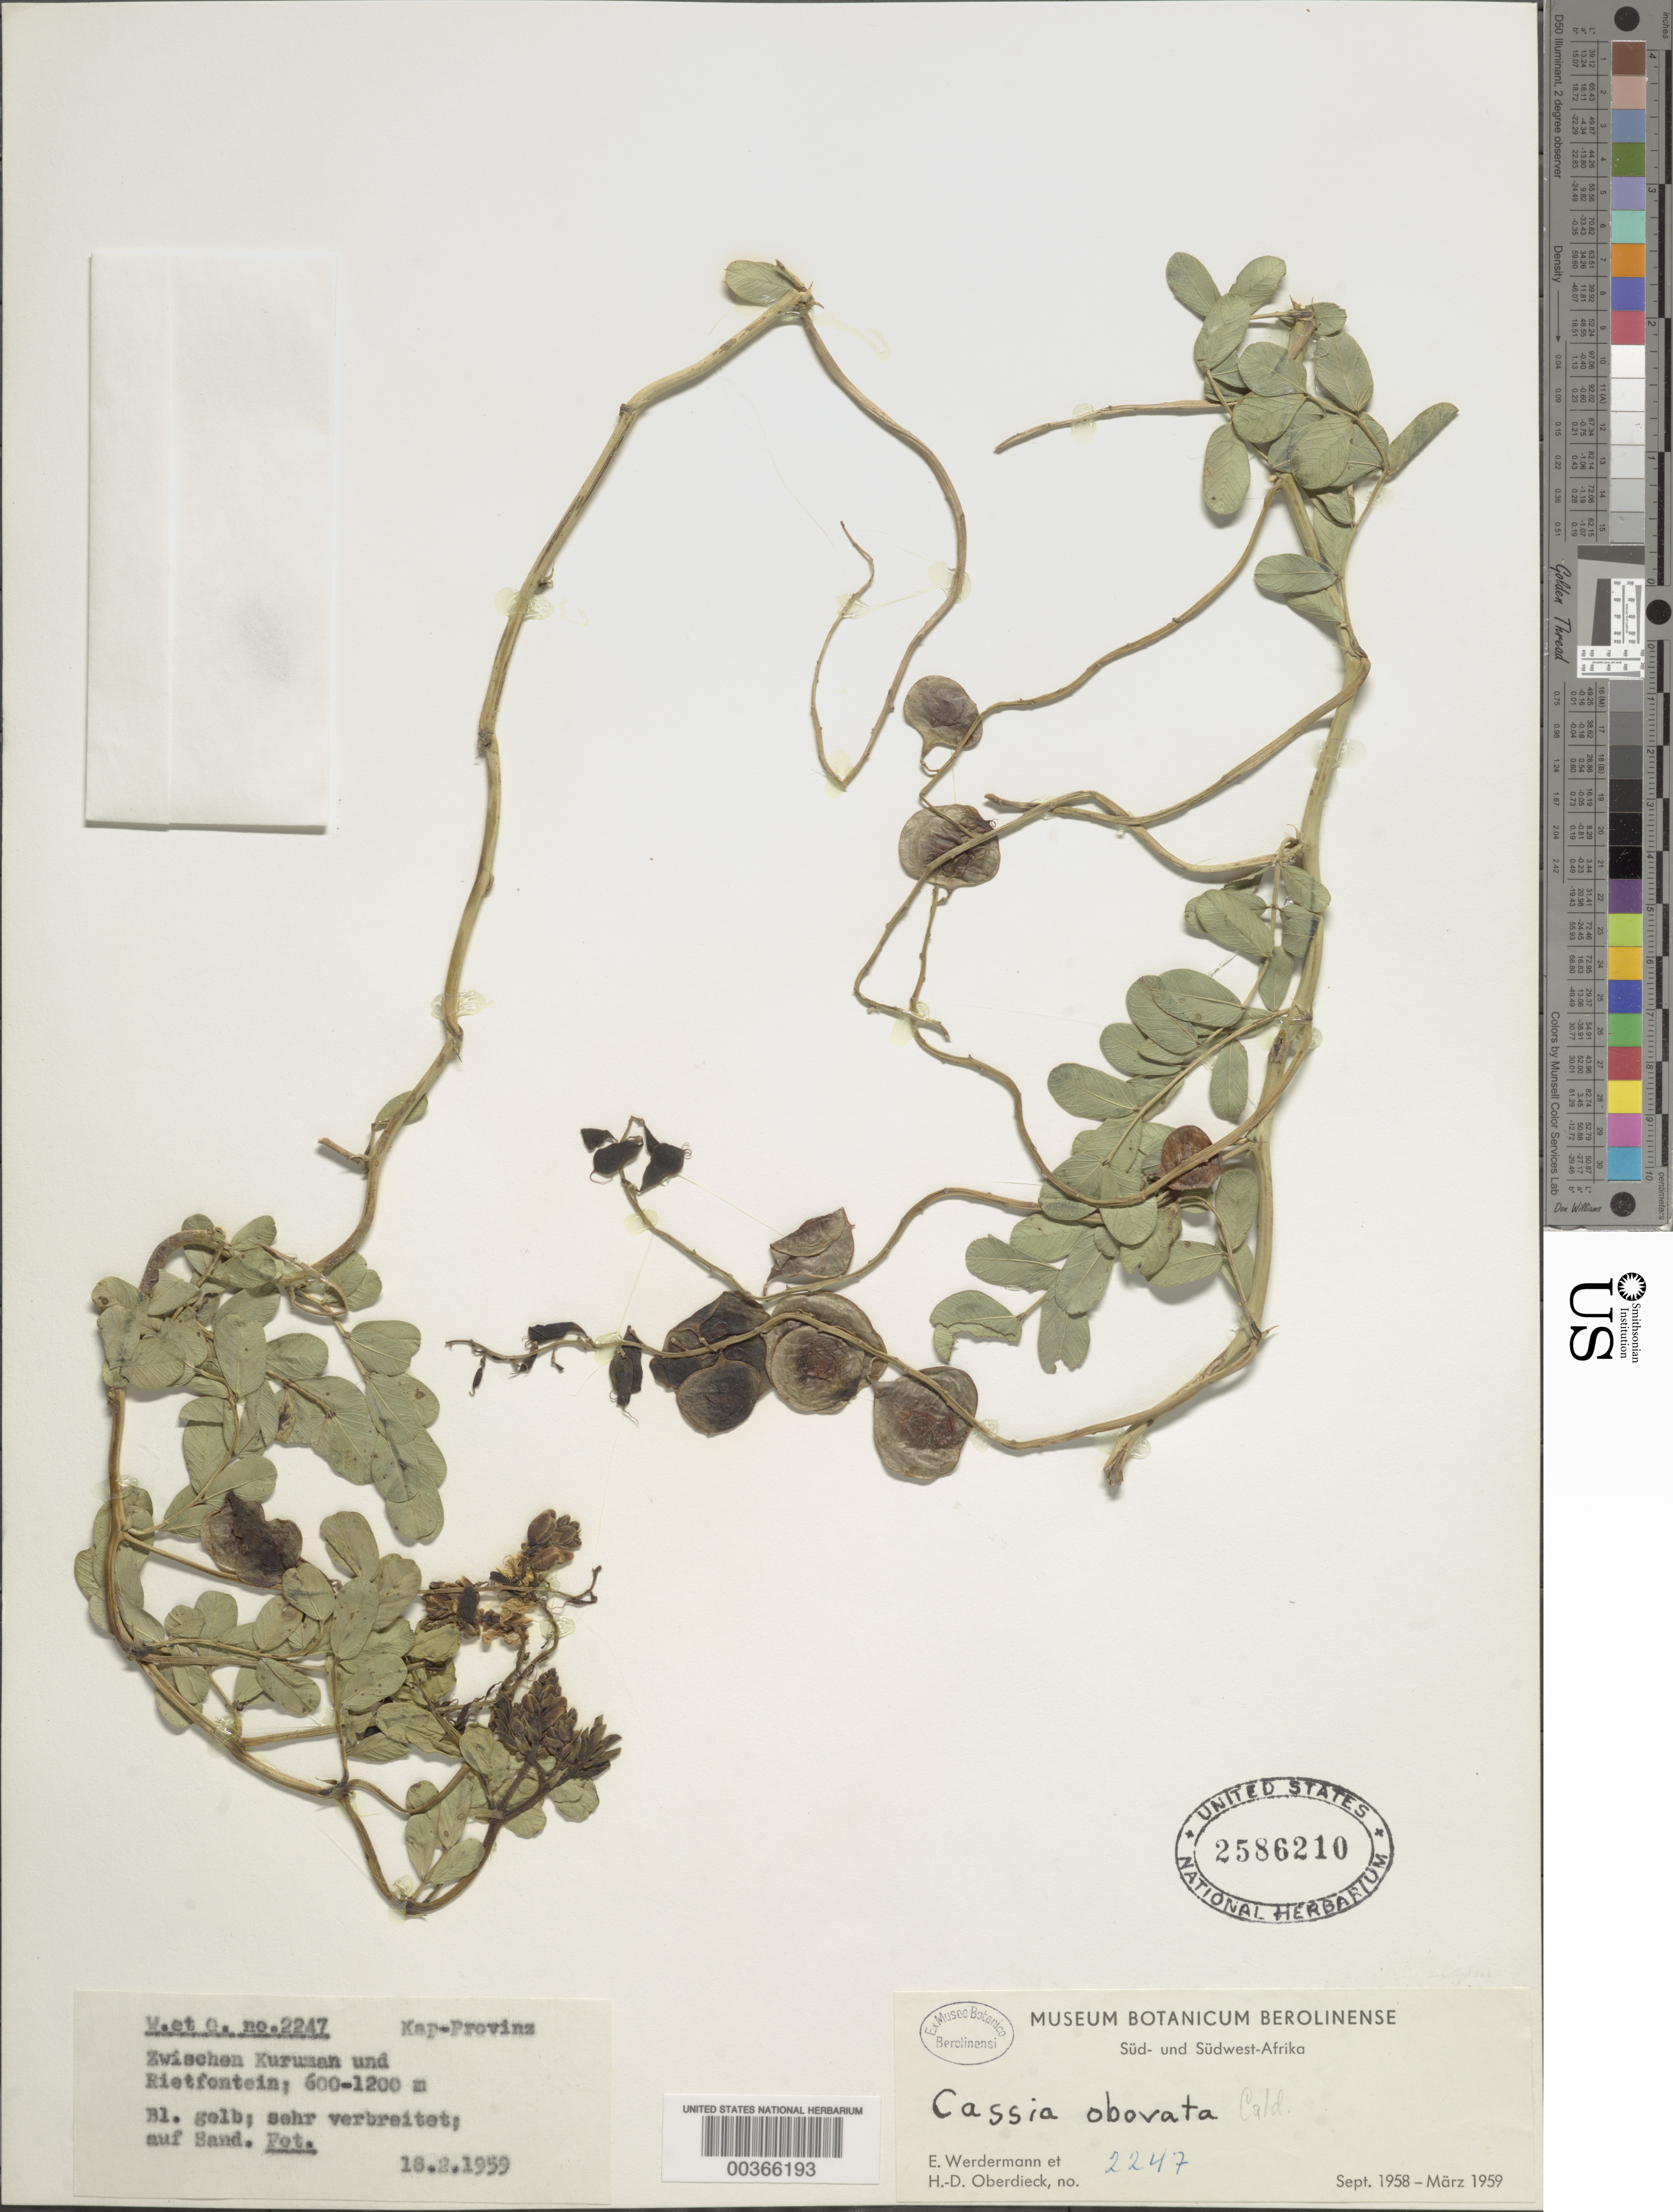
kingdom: Plantae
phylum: Tracheophyta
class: Magnoliopsida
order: Fabales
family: Fabaceae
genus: Senna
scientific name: Senna italica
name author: Mill.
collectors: E. Werdermann & H. Oberdieck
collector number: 2247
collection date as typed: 18 Feb 1959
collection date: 1959-02-18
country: South Africa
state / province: Northern Cape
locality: Zwischen kuruzan und rietfontein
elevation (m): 600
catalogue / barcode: US 2586210